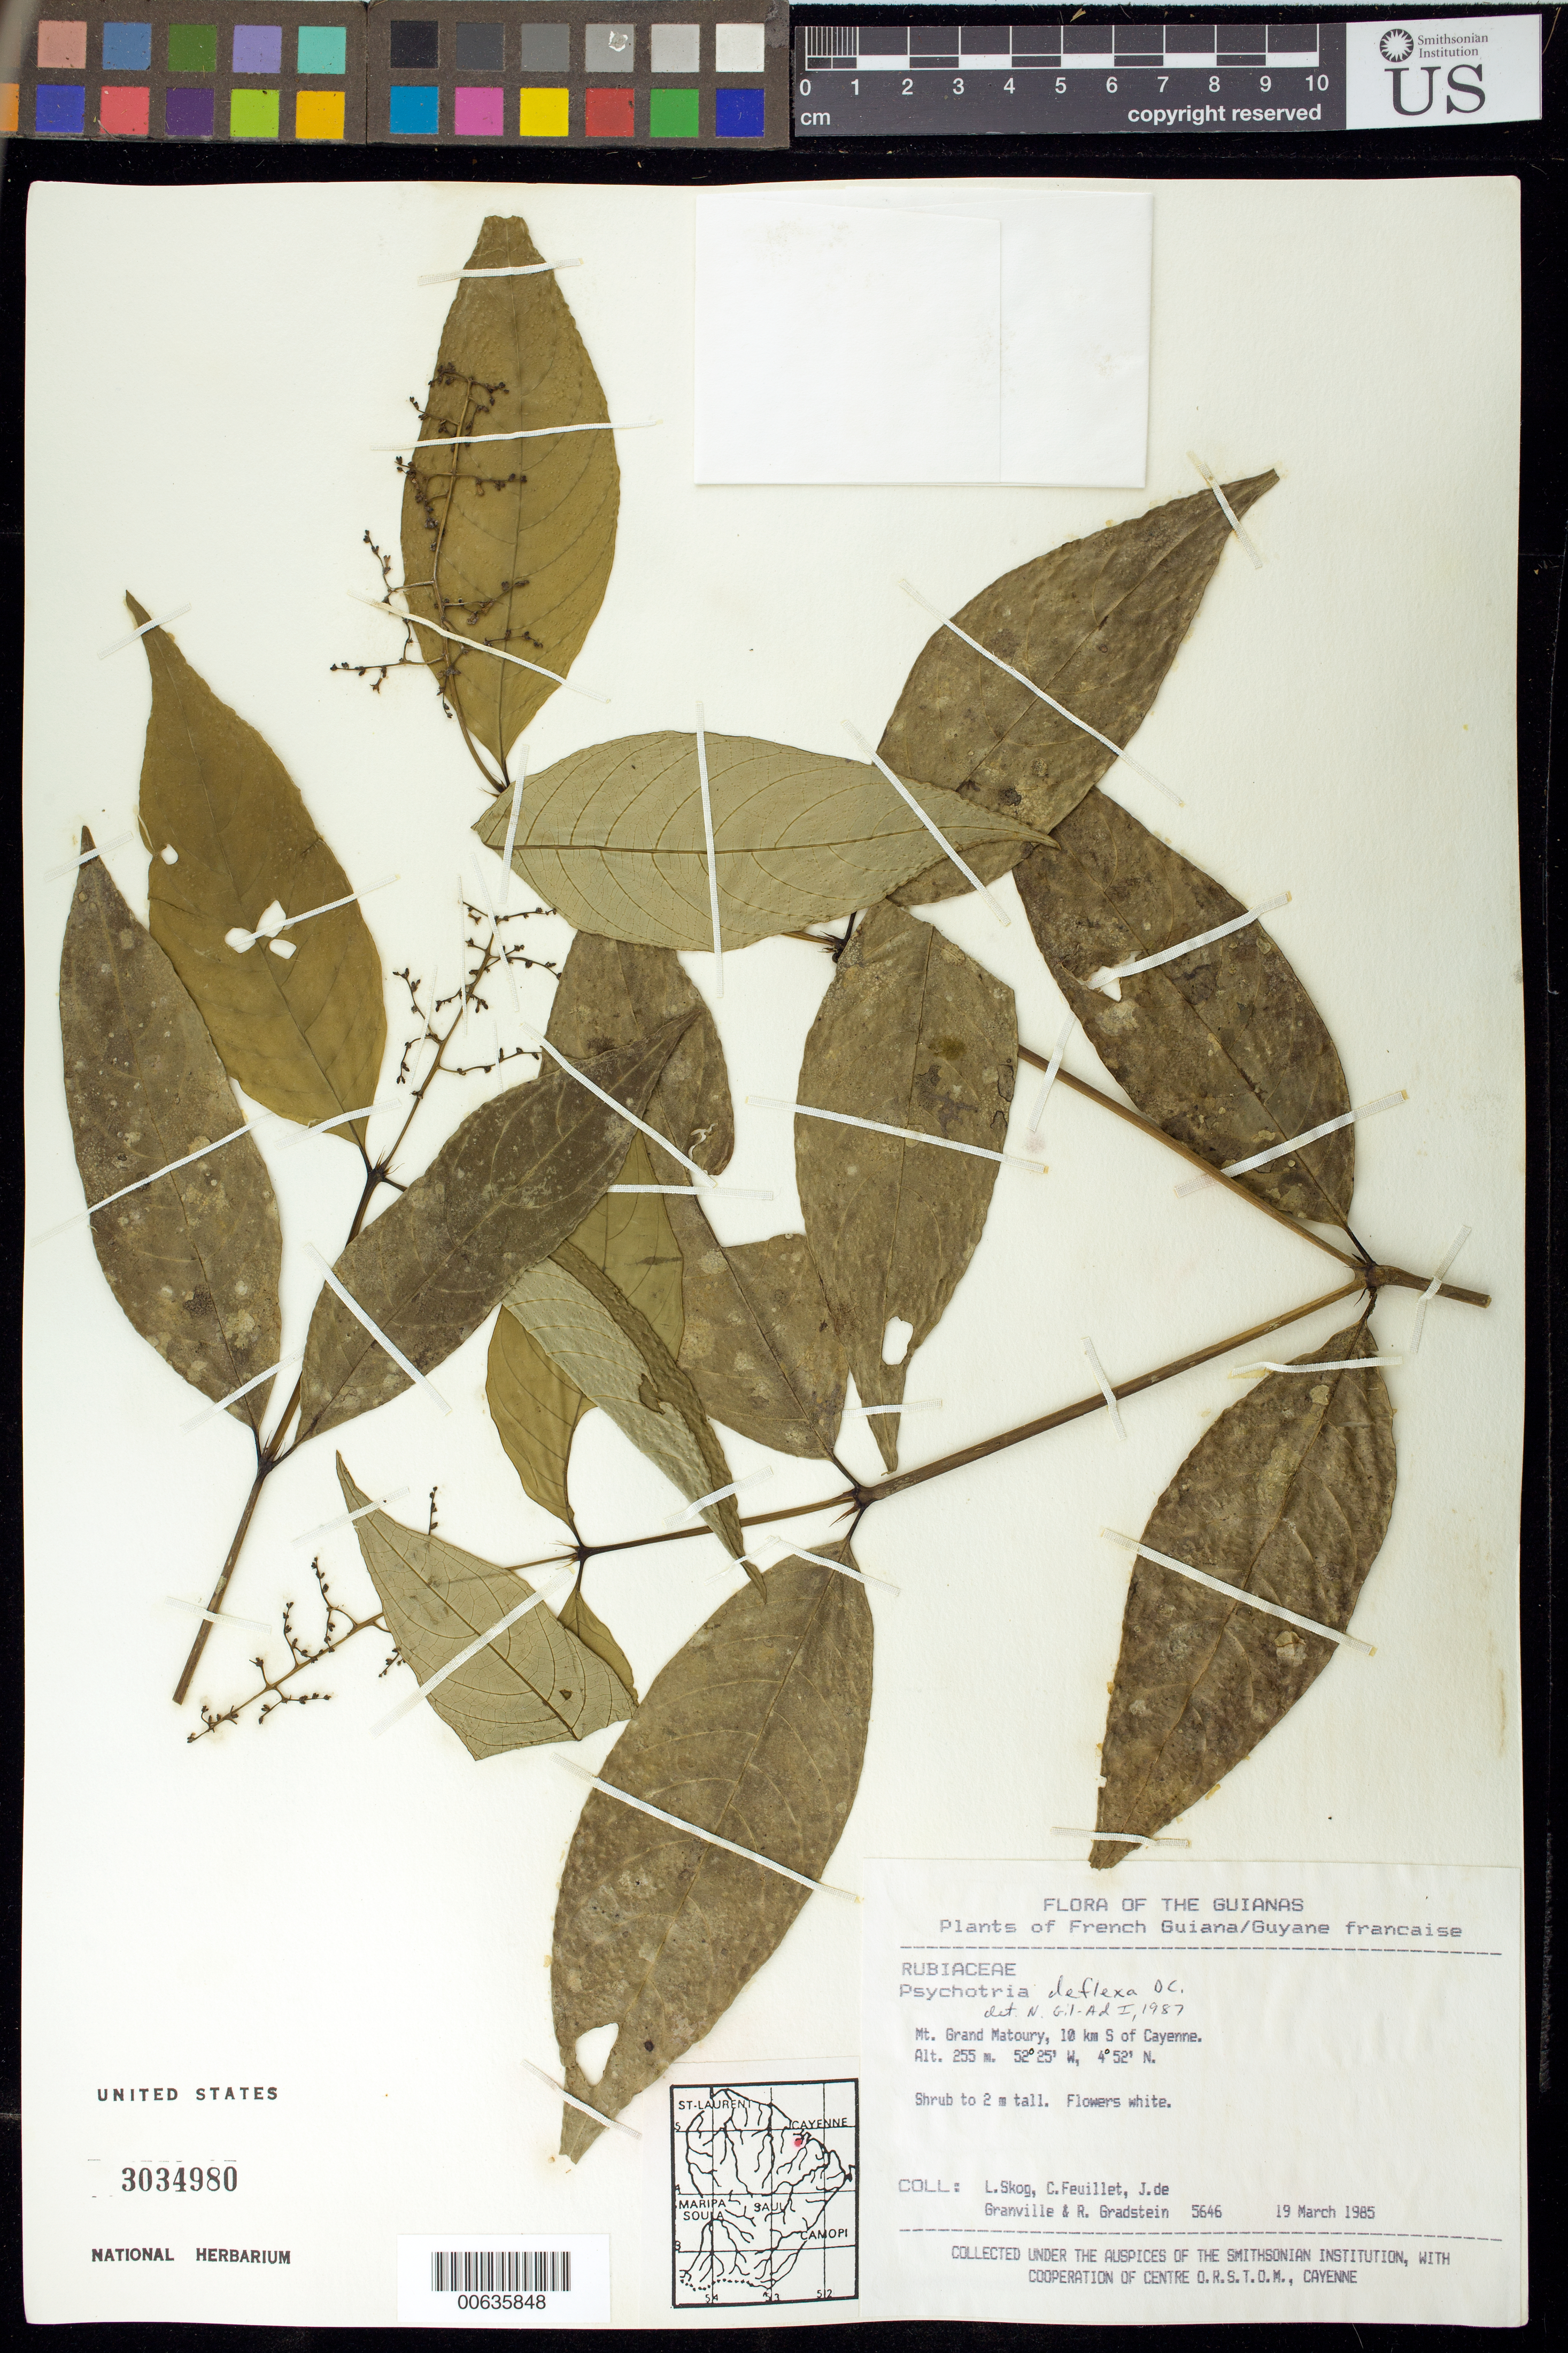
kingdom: Plantae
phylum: Tracheophyta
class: Magnoliopsida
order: Gentianales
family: Rubiaceae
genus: Palicourea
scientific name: Palicourea deflexa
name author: (DC.) Borhidi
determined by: Kirkbride, J. H., Jr.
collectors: L. E. Skog, C. Feuillet, J.-J. de Granville & R. Gradstein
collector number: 5646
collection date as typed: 19 March 1985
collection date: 1985-03-19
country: French Guiana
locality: Mt. Grand Matoury, 10 km S of Cayenne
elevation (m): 255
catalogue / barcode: US 3034980